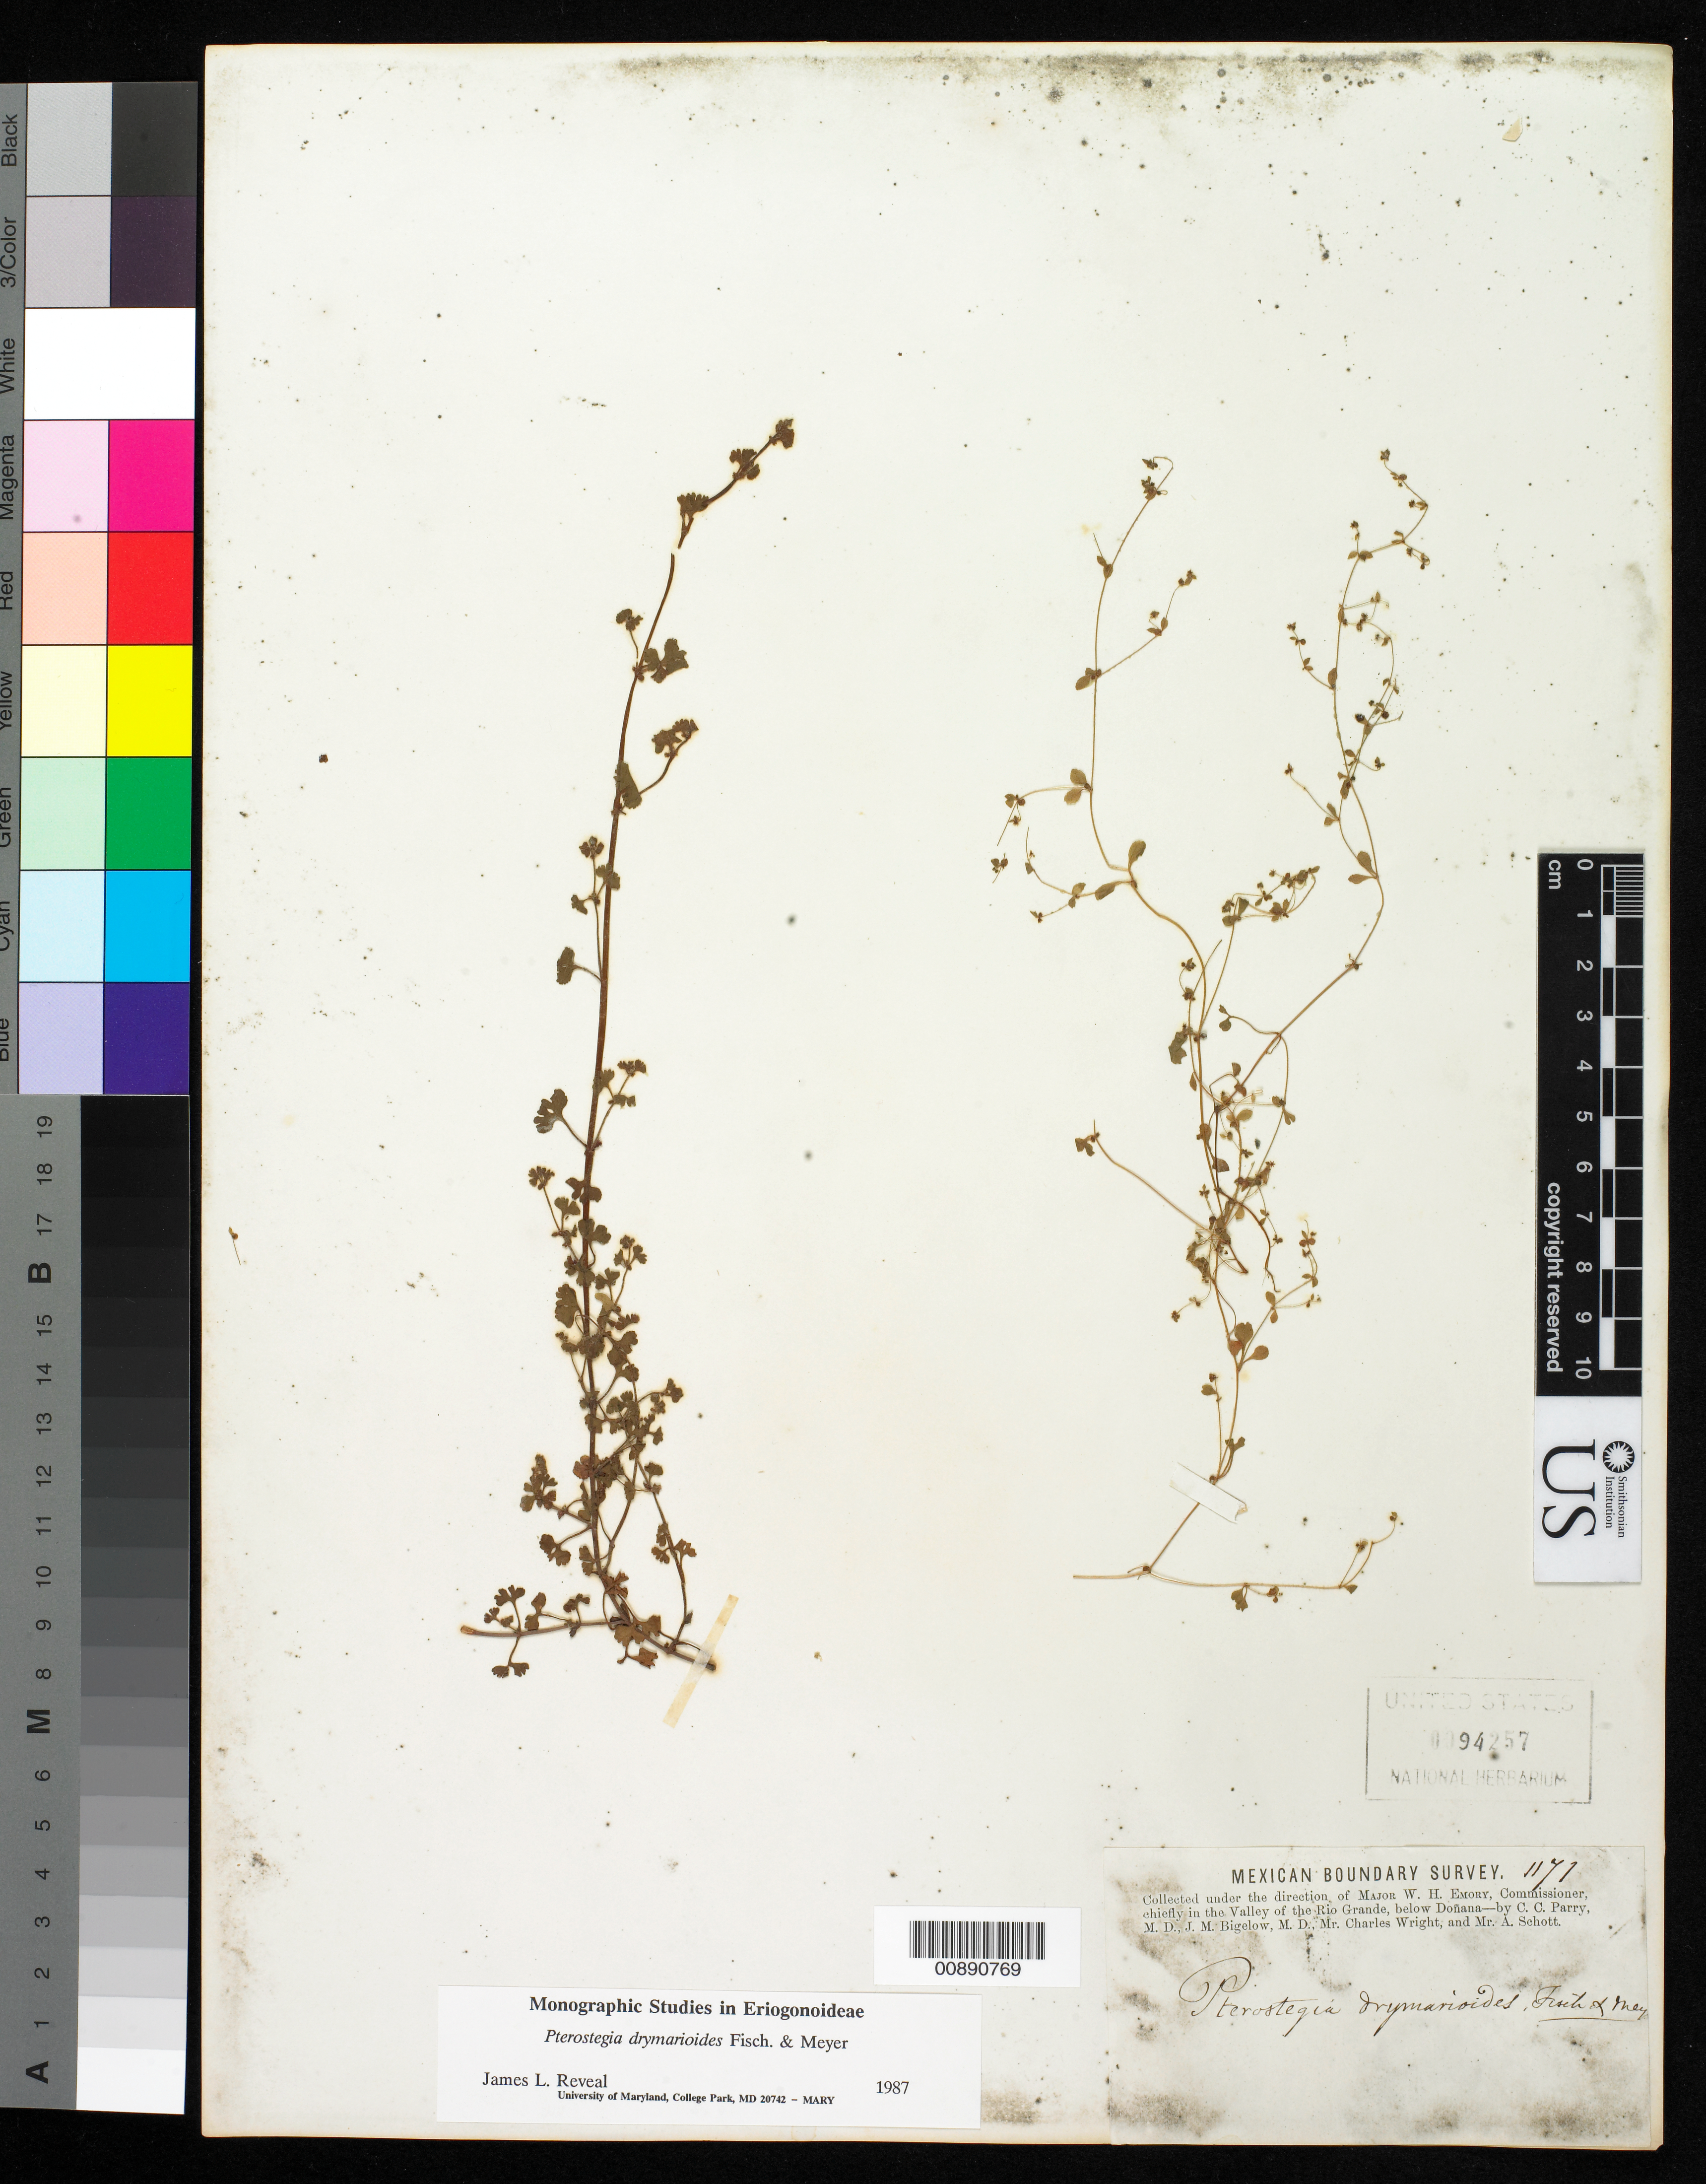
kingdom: Plantae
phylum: Tracheophyta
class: Magnoliopsida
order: Caryophyllales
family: Polygonaceae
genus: Pterostegia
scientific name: Pterostegia drymarioides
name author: Fisch. & C.A. Mey.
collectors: C. C. Parry, J. M. Bigelow, C. Wright & A. C. V. Schott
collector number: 1171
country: United States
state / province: New Mexico / Texas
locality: Valley of the Rio Grande, below Doñana.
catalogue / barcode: US 94257